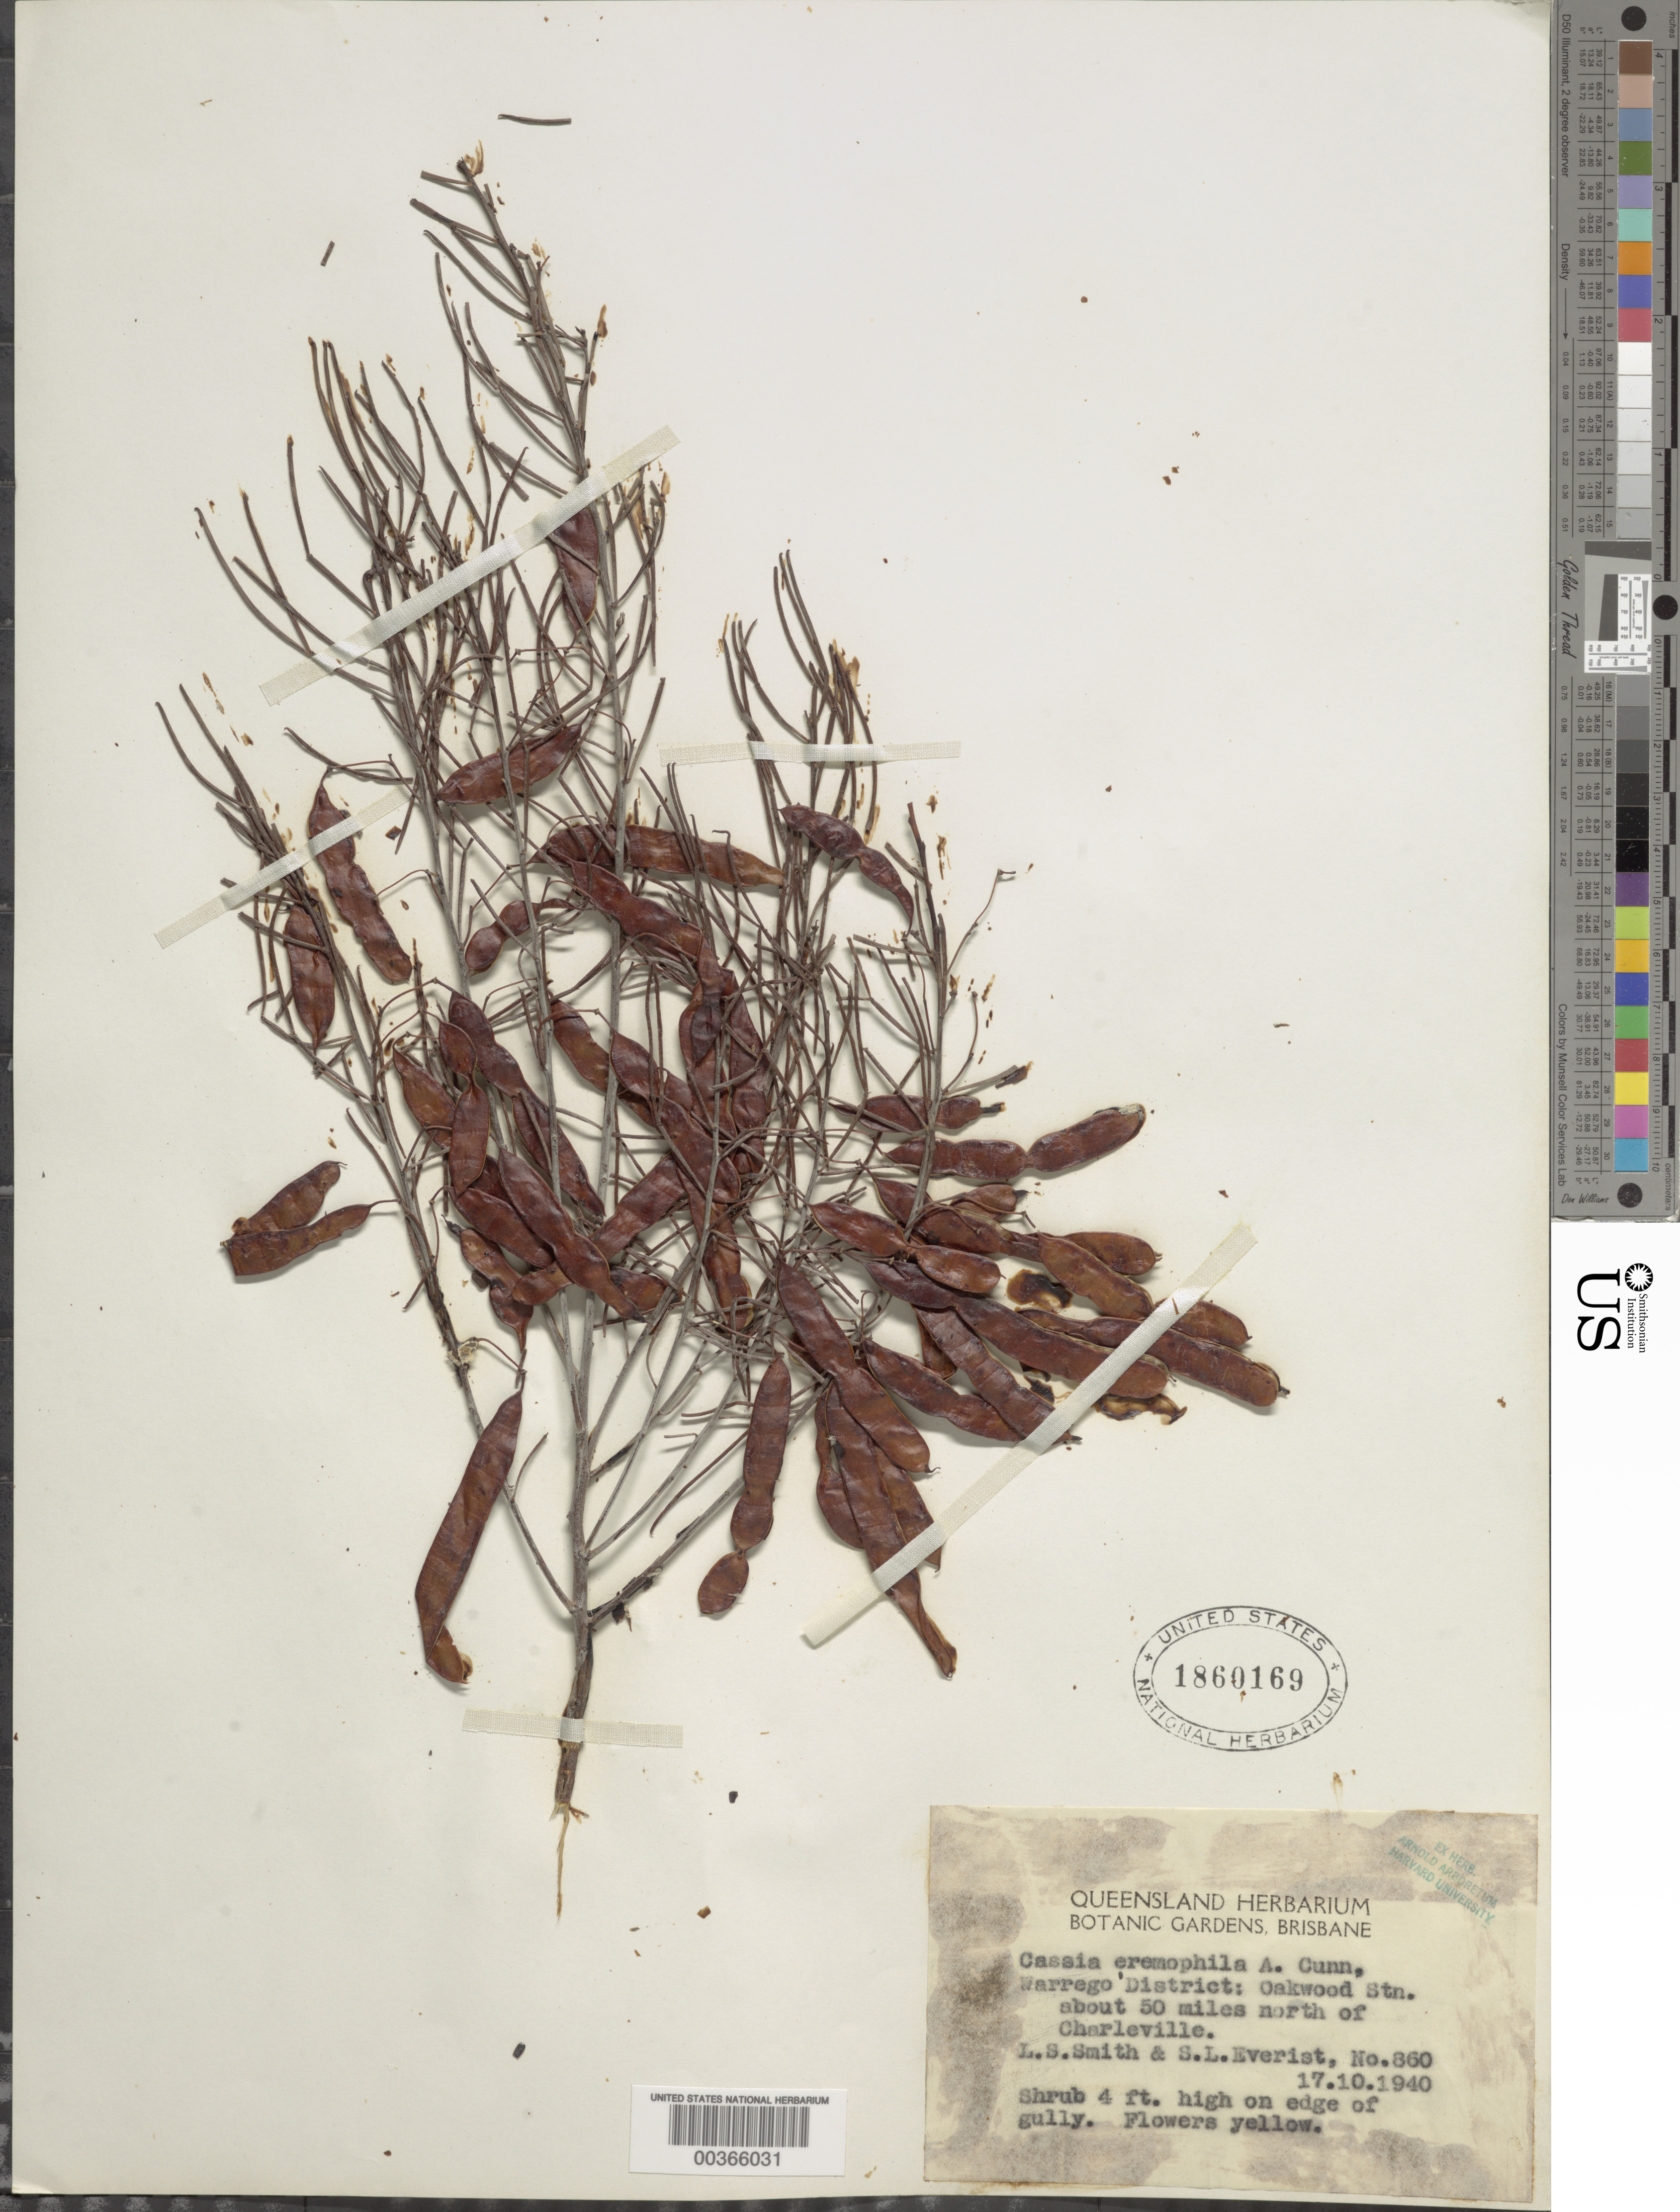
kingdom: Plantae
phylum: Tracheophyta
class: Magnoliopsida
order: Fabales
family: Fabaceae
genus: Senna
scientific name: Senna artemisioides subsp. filifolia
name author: Randell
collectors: L. Smith & S. Everist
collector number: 860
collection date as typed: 17 Oct 1940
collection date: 1940-10-17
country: Australia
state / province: Queensland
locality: Warrego dist. (?), oakwood station, about 50 mi n of charleville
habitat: Edge of gully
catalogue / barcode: US 1860169